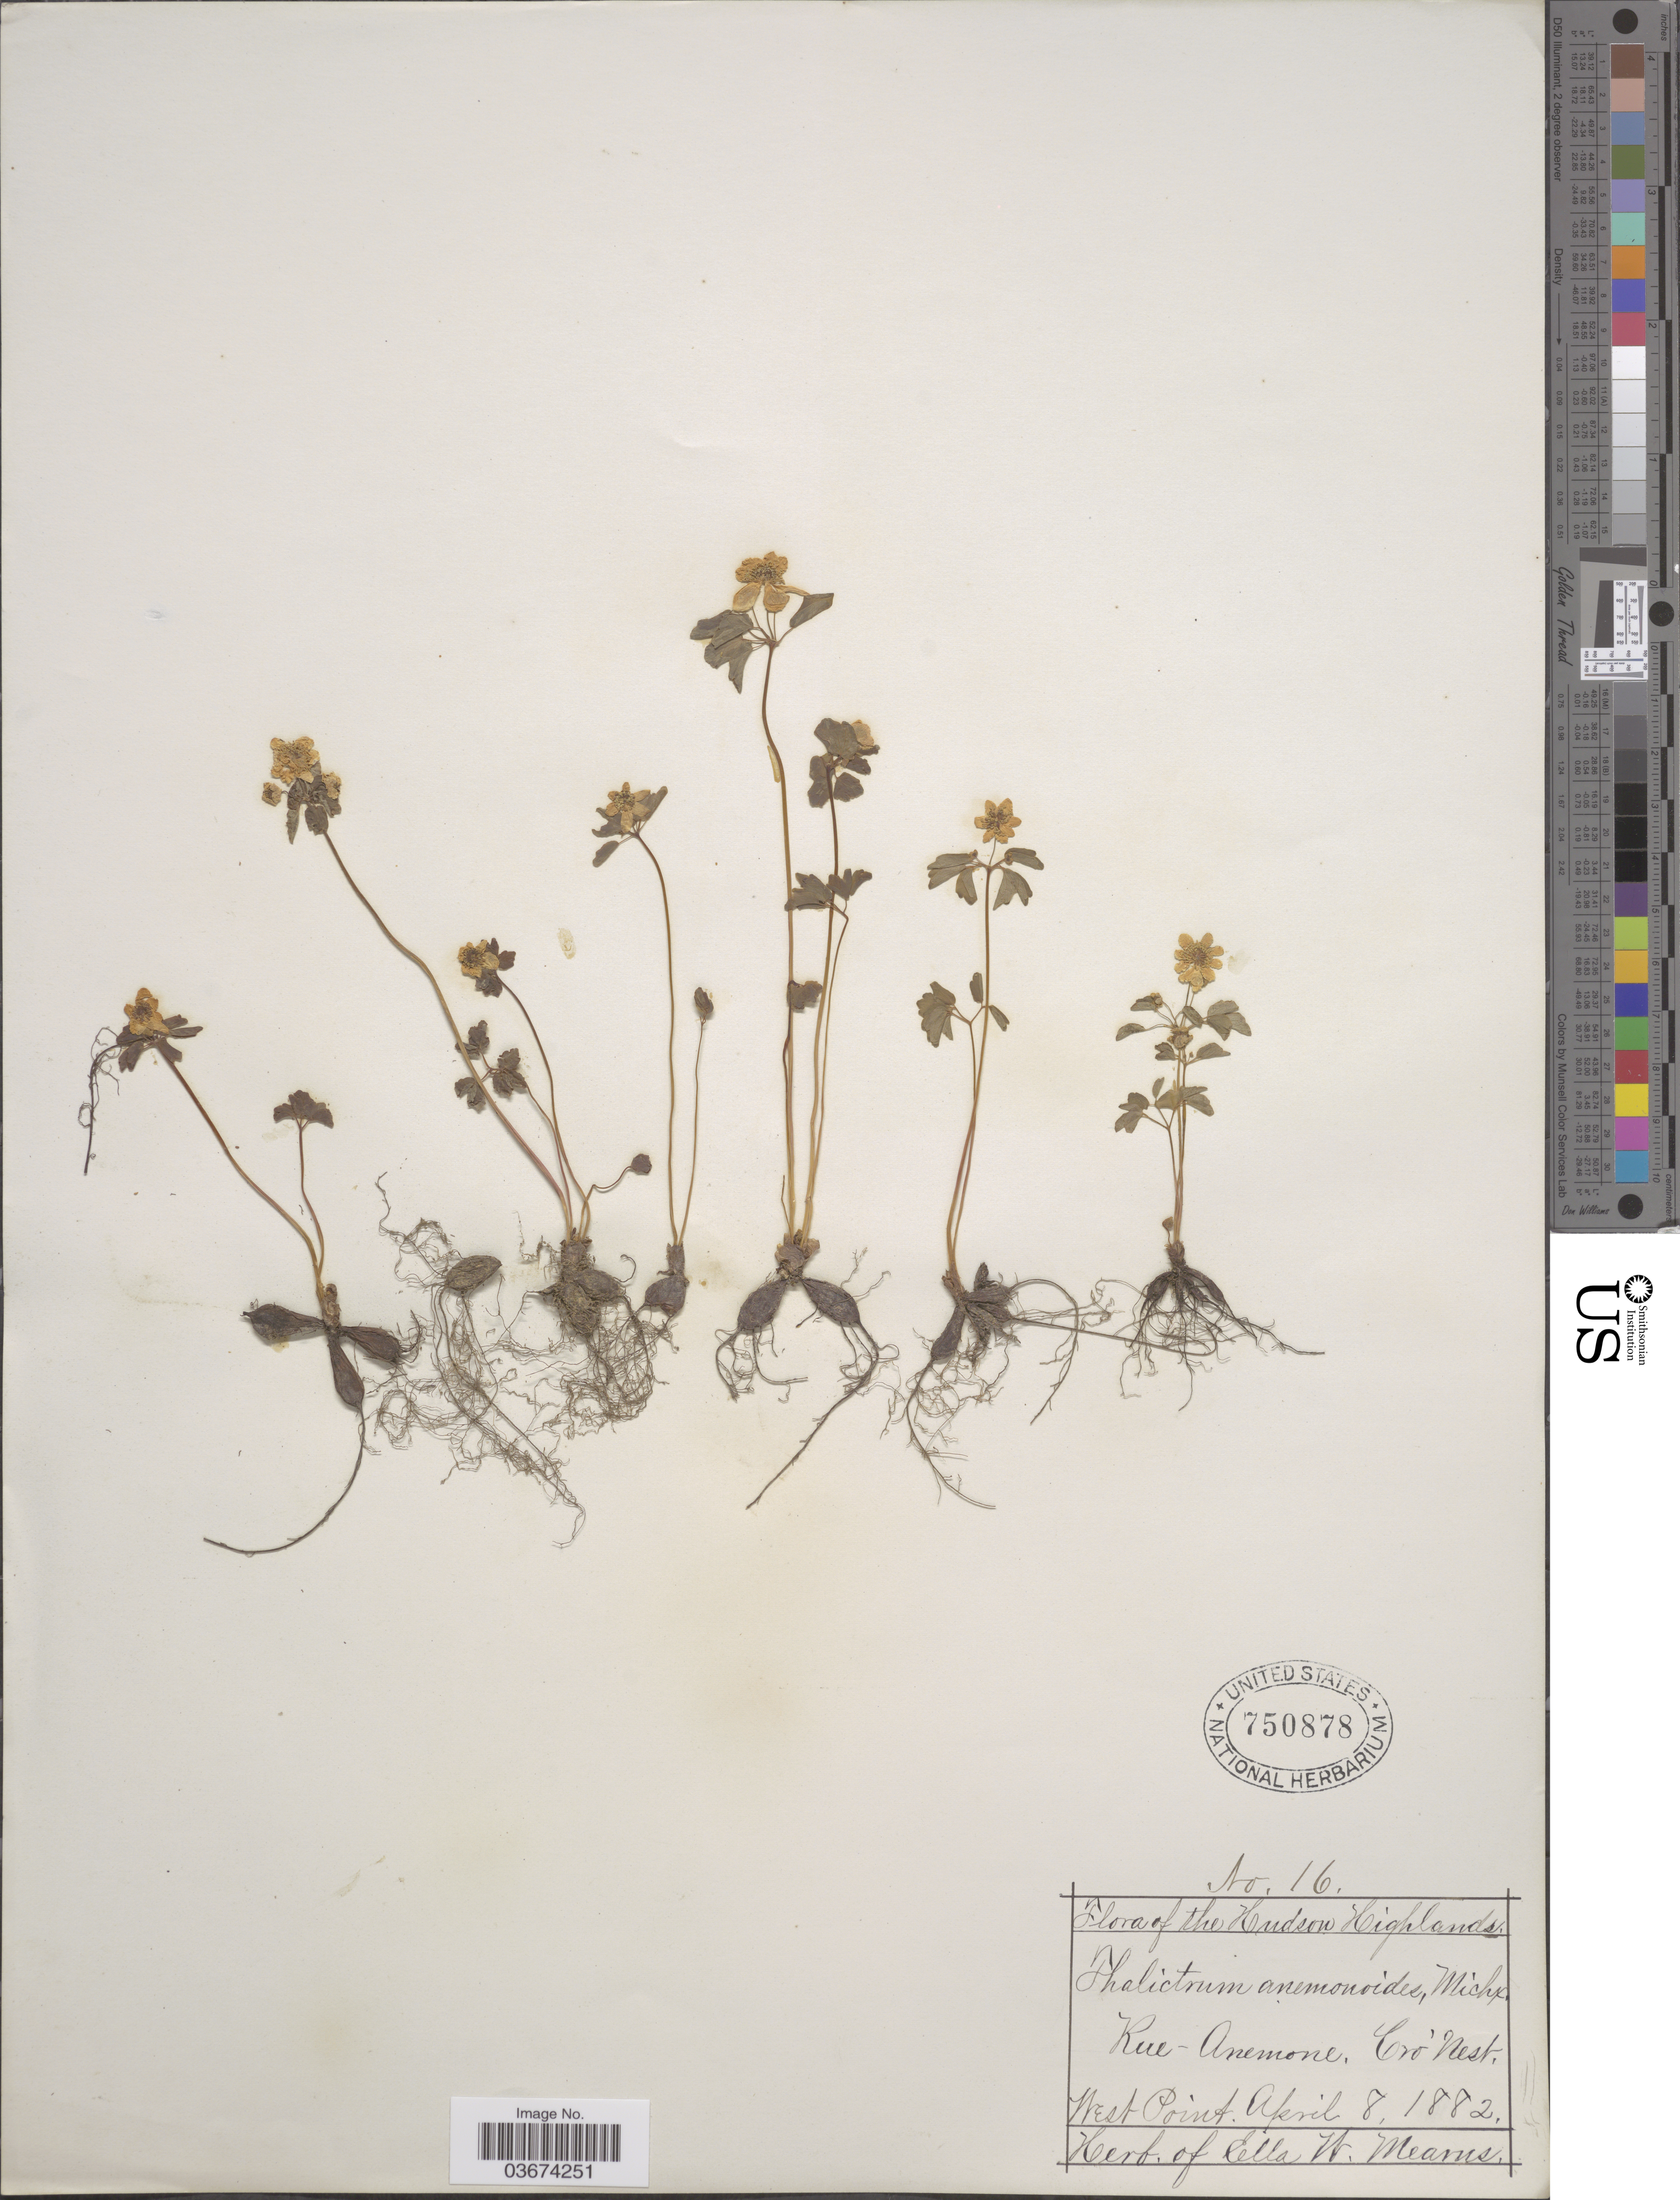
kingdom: Plantae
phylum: Tracheophyta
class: Magnoliopsida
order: Ranunculales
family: Ranunculaceae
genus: Thalictrum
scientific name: Thalictrum thalictroides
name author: (L.) A.J. Eames & B. Boivin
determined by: Strong, M. T., (US), Smithsonian Institution - National Museum of Natural History (UNITED STATES)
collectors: ex herb. Ella W. Mearns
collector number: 16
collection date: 1882-04-08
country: United States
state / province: New York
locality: The Hudson Highlands. Cro' Nest. West Point.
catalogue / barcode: US 750878